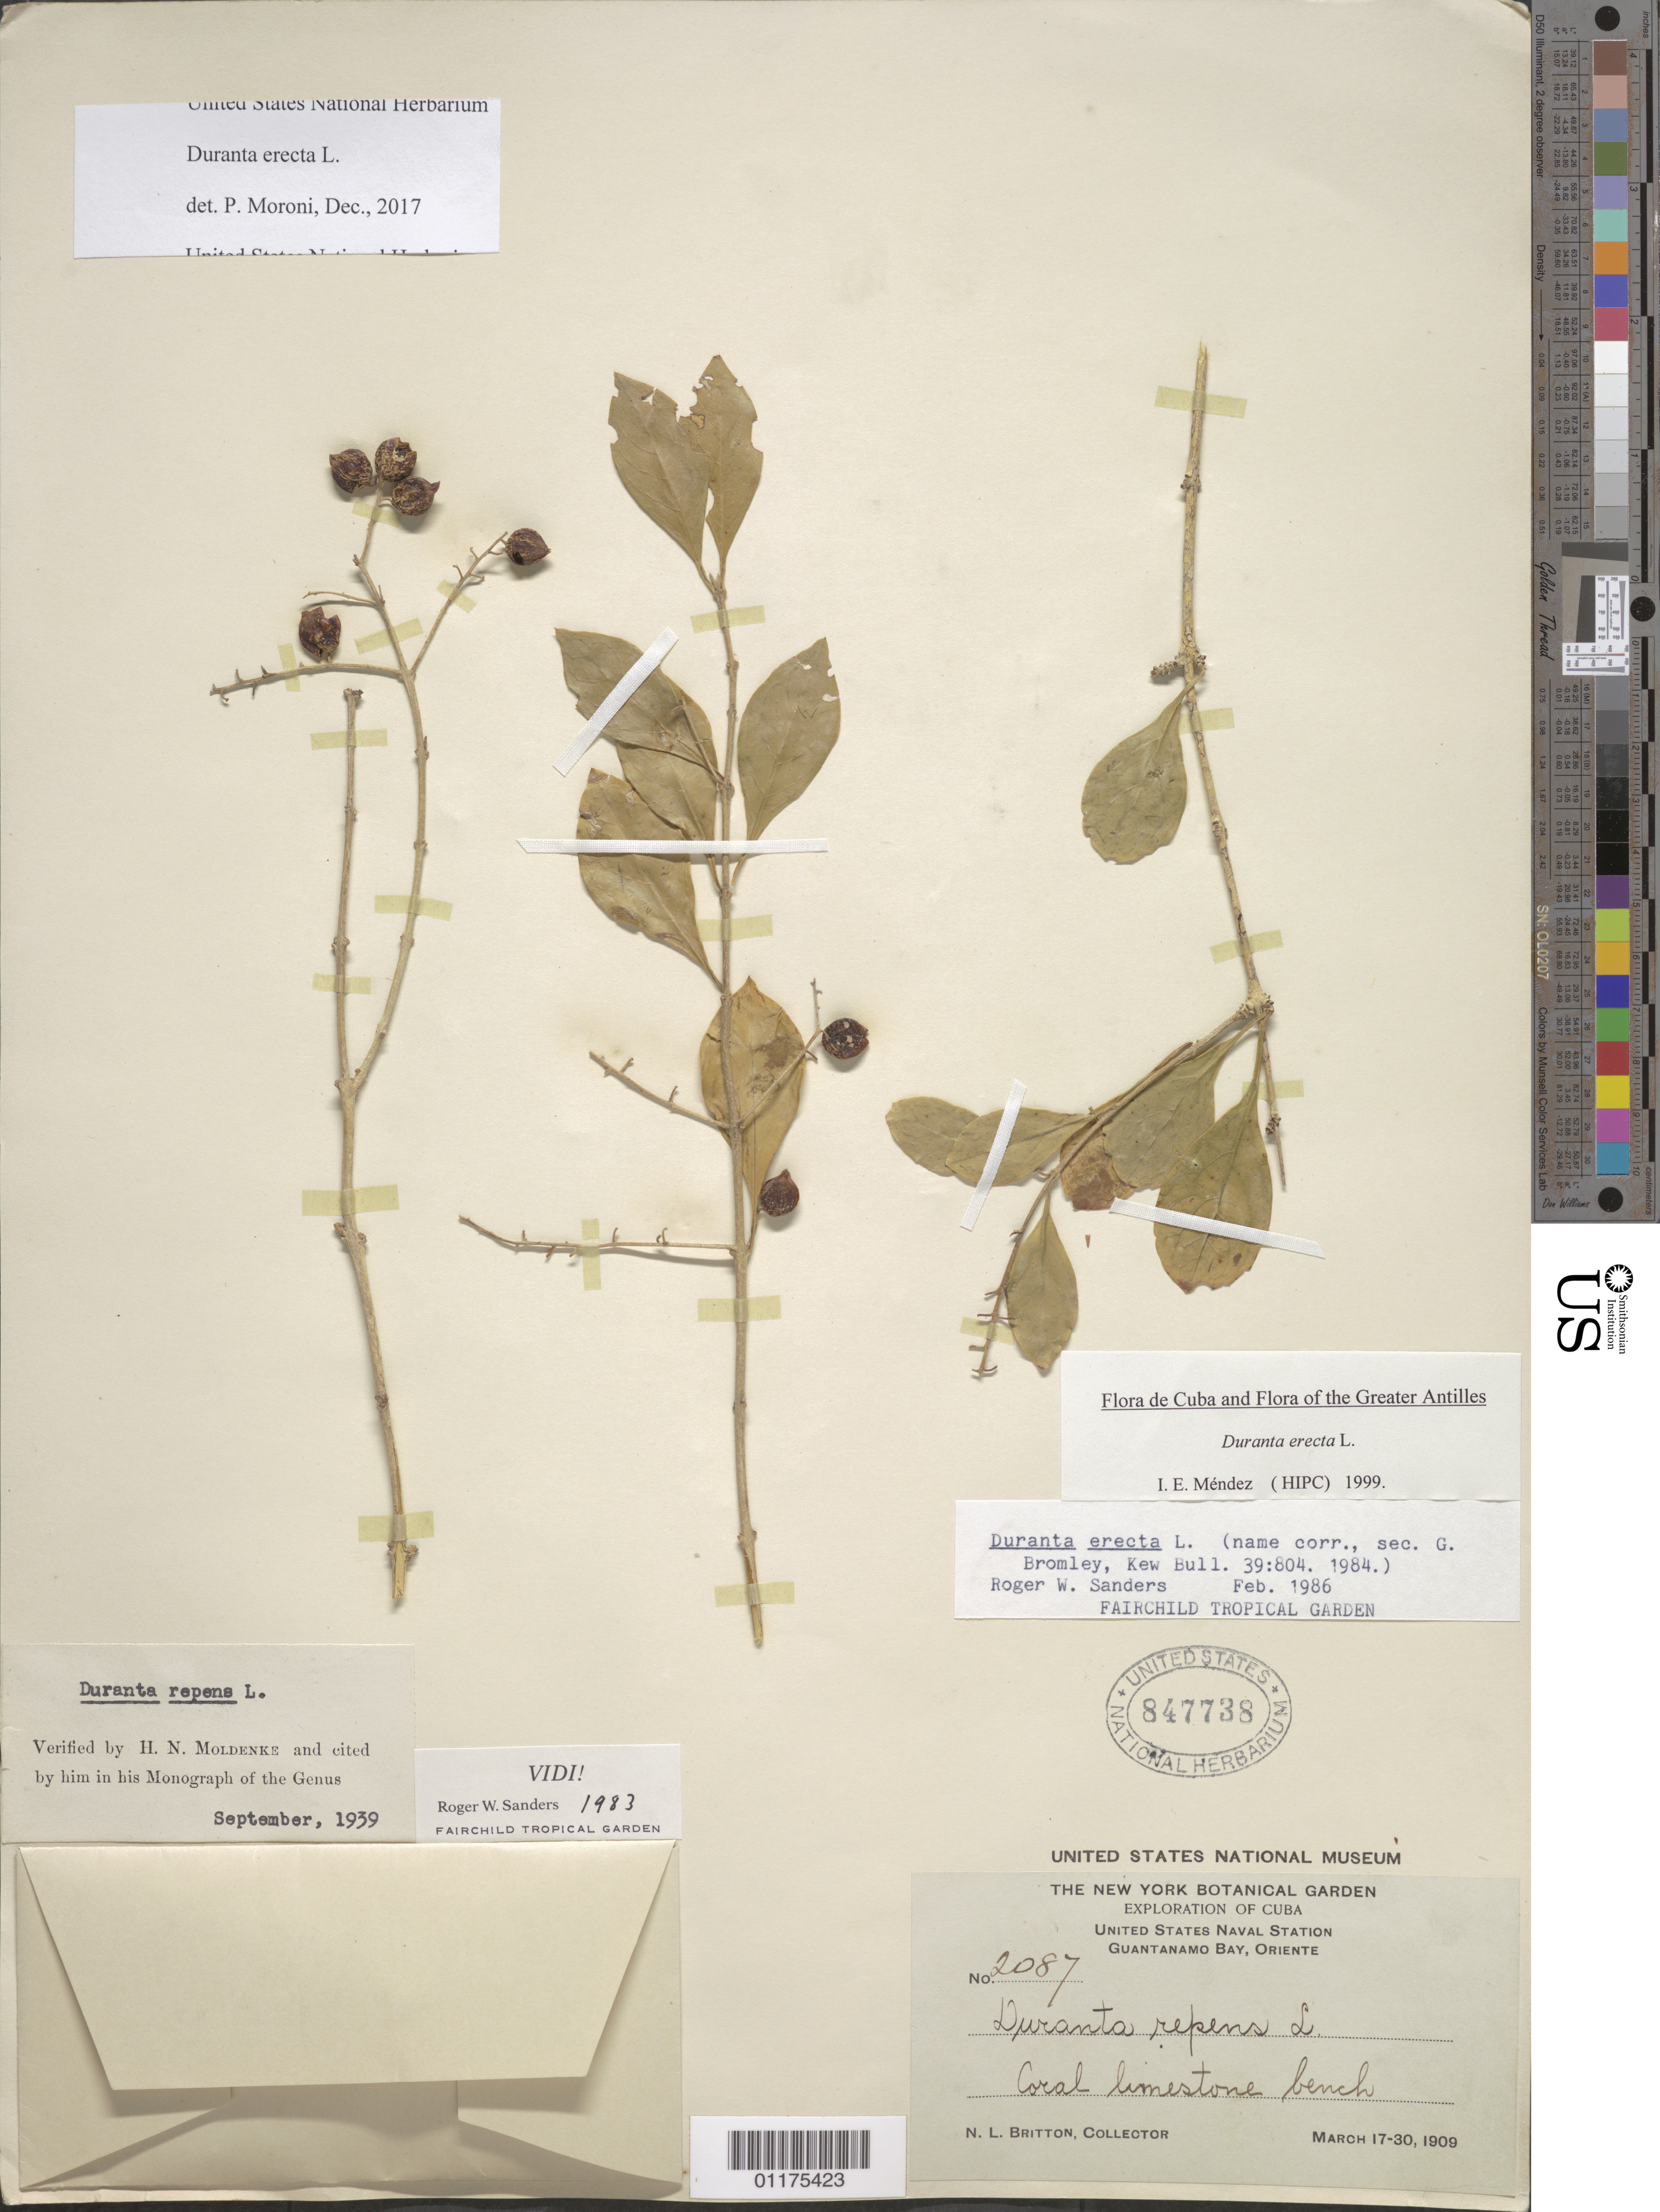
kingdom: Plantae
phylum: Tracheophyta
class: Magnoliopsida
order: Lamiales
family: Verbenaceae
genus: Duranta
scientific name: Duranta erecta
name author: L.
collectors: N. Britton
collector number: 2087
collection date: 1909-03-17/1909-03-30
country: Cuba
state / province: Oriente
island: Cuba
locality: Guantanamo Bay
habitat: Coral limestone bench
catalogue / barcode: US 847738